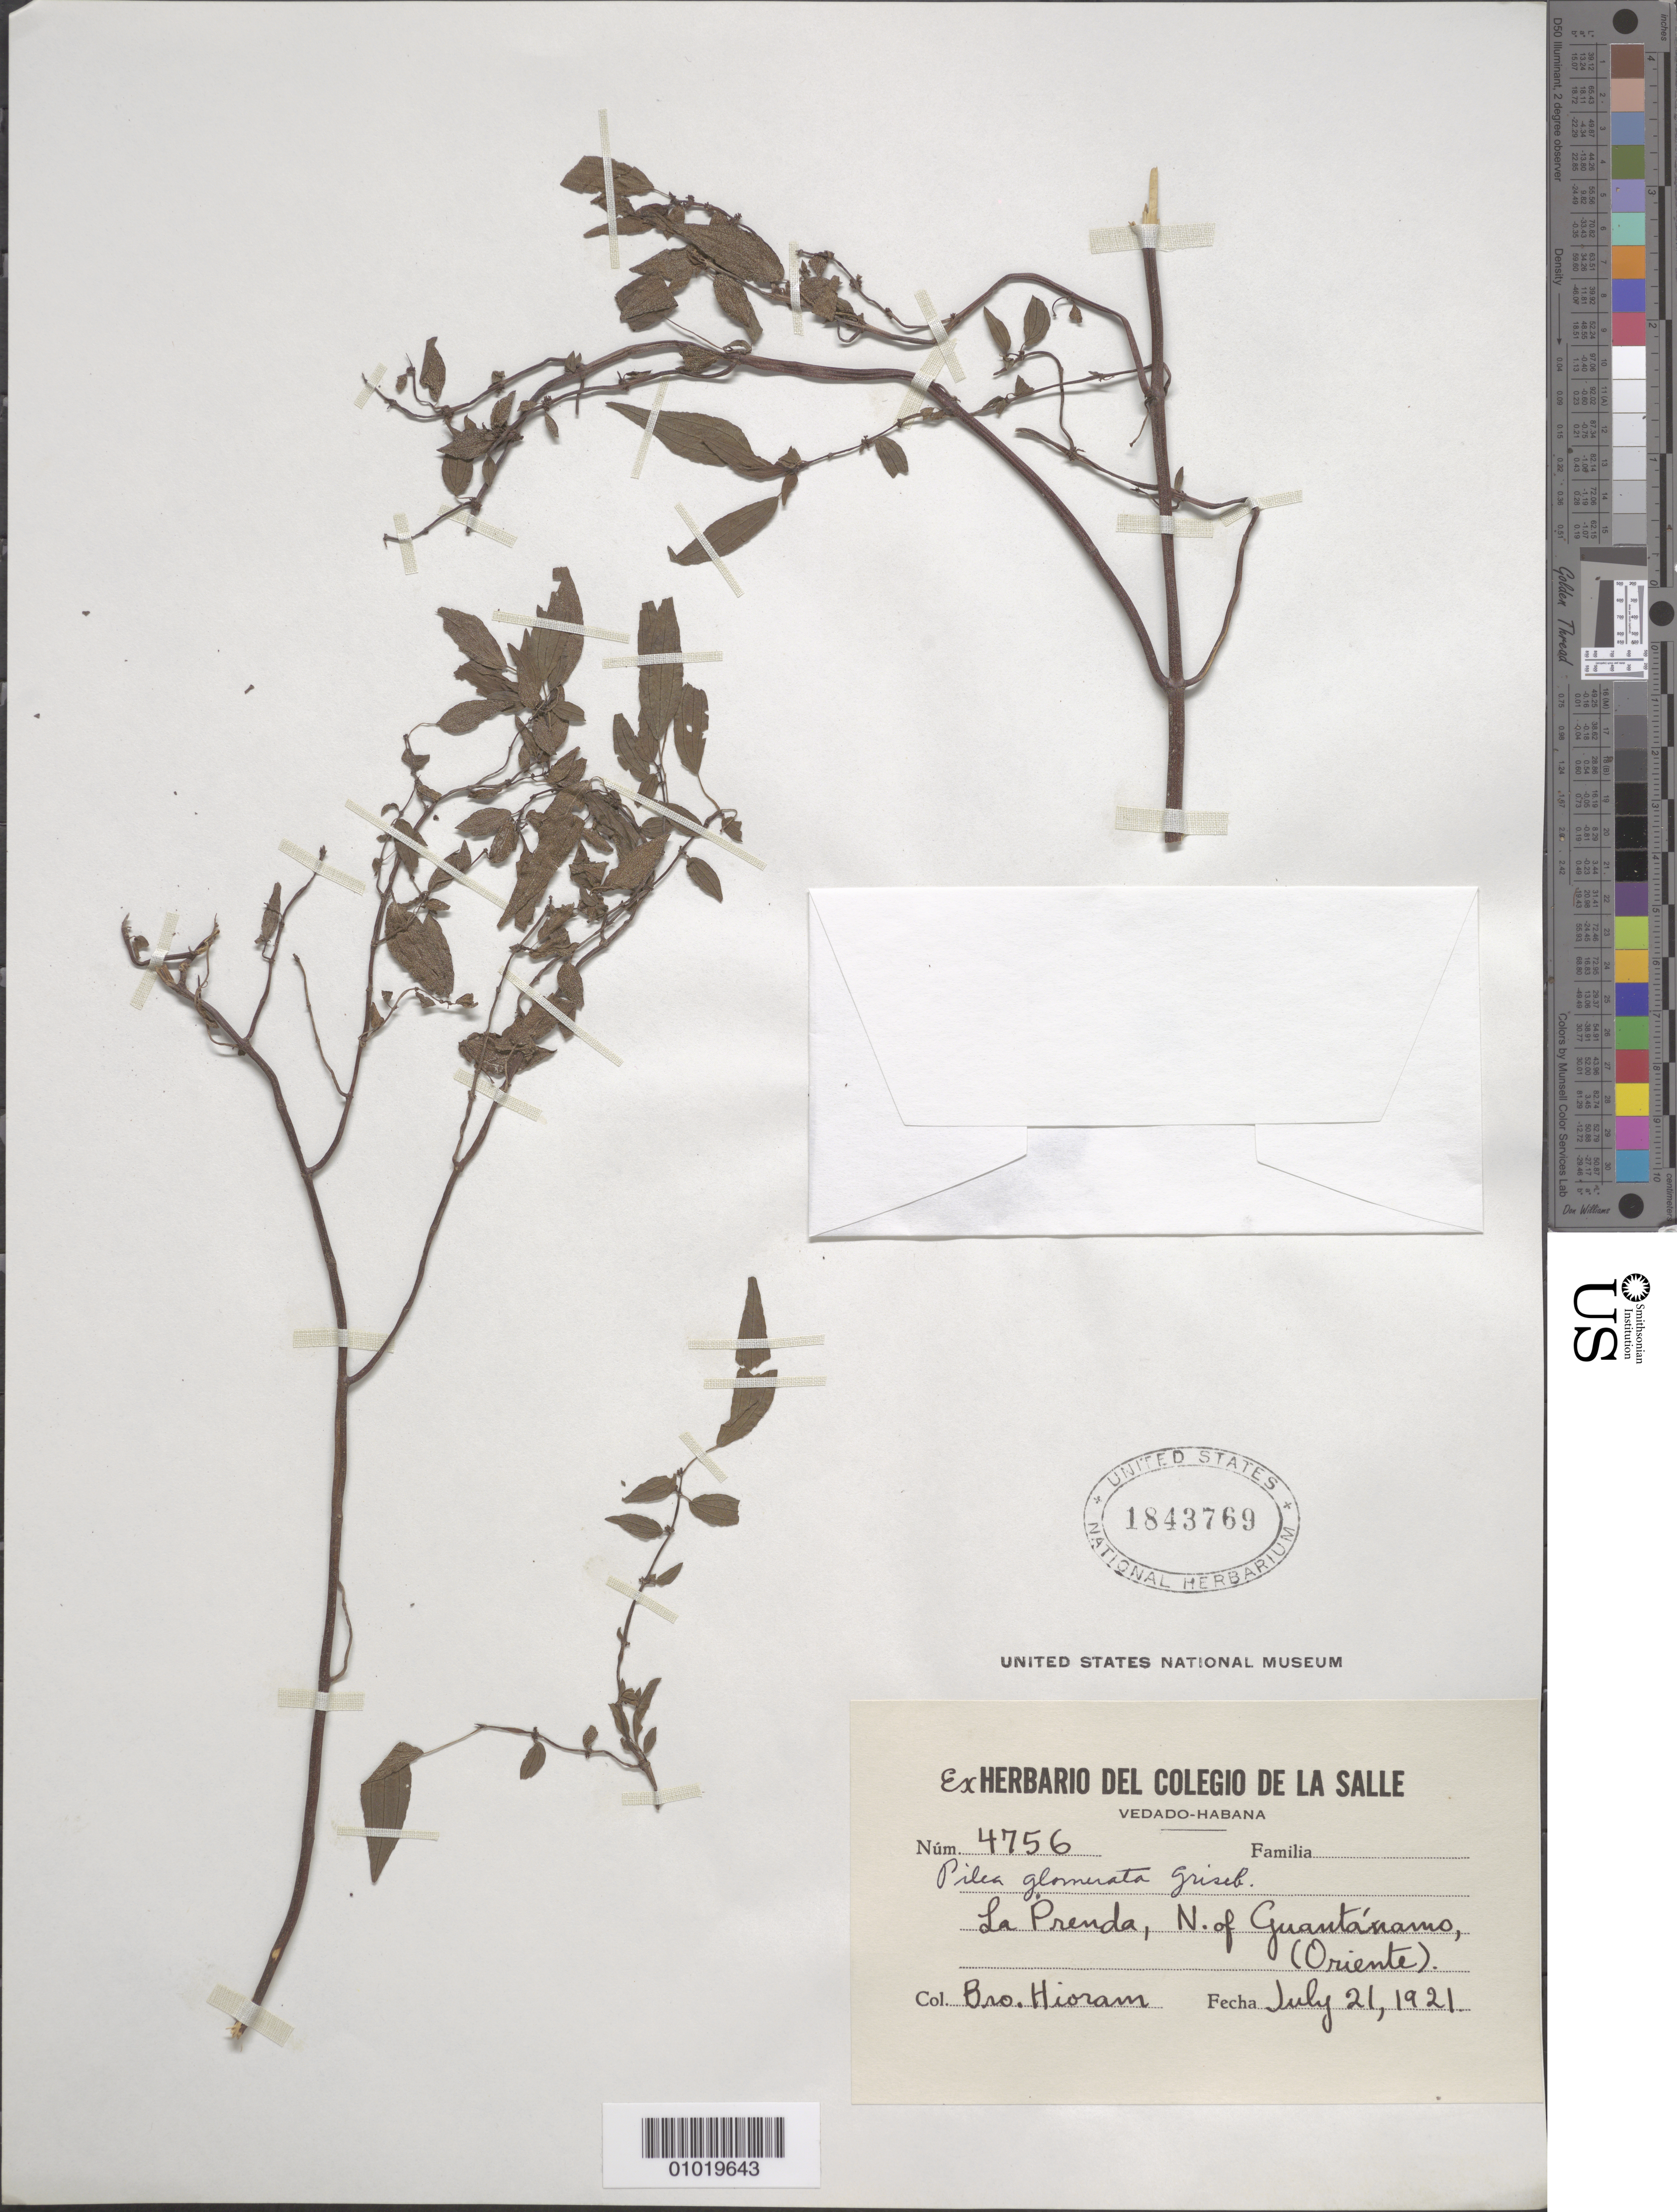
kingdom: Plantae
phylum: Tracheophyta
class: Magnoliopsida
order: Rosales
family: Urticaceae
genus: Pilea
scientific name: Pilea glomerata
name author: Griseb.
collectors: Bro. Hioram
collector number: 4756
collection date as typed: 21 Jul 1921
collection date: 1921-07-21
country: Cuba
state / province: Guantánamo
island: Cuba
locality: La Prenda, N of Guantánamo, Oriente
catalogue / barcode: US 1843769